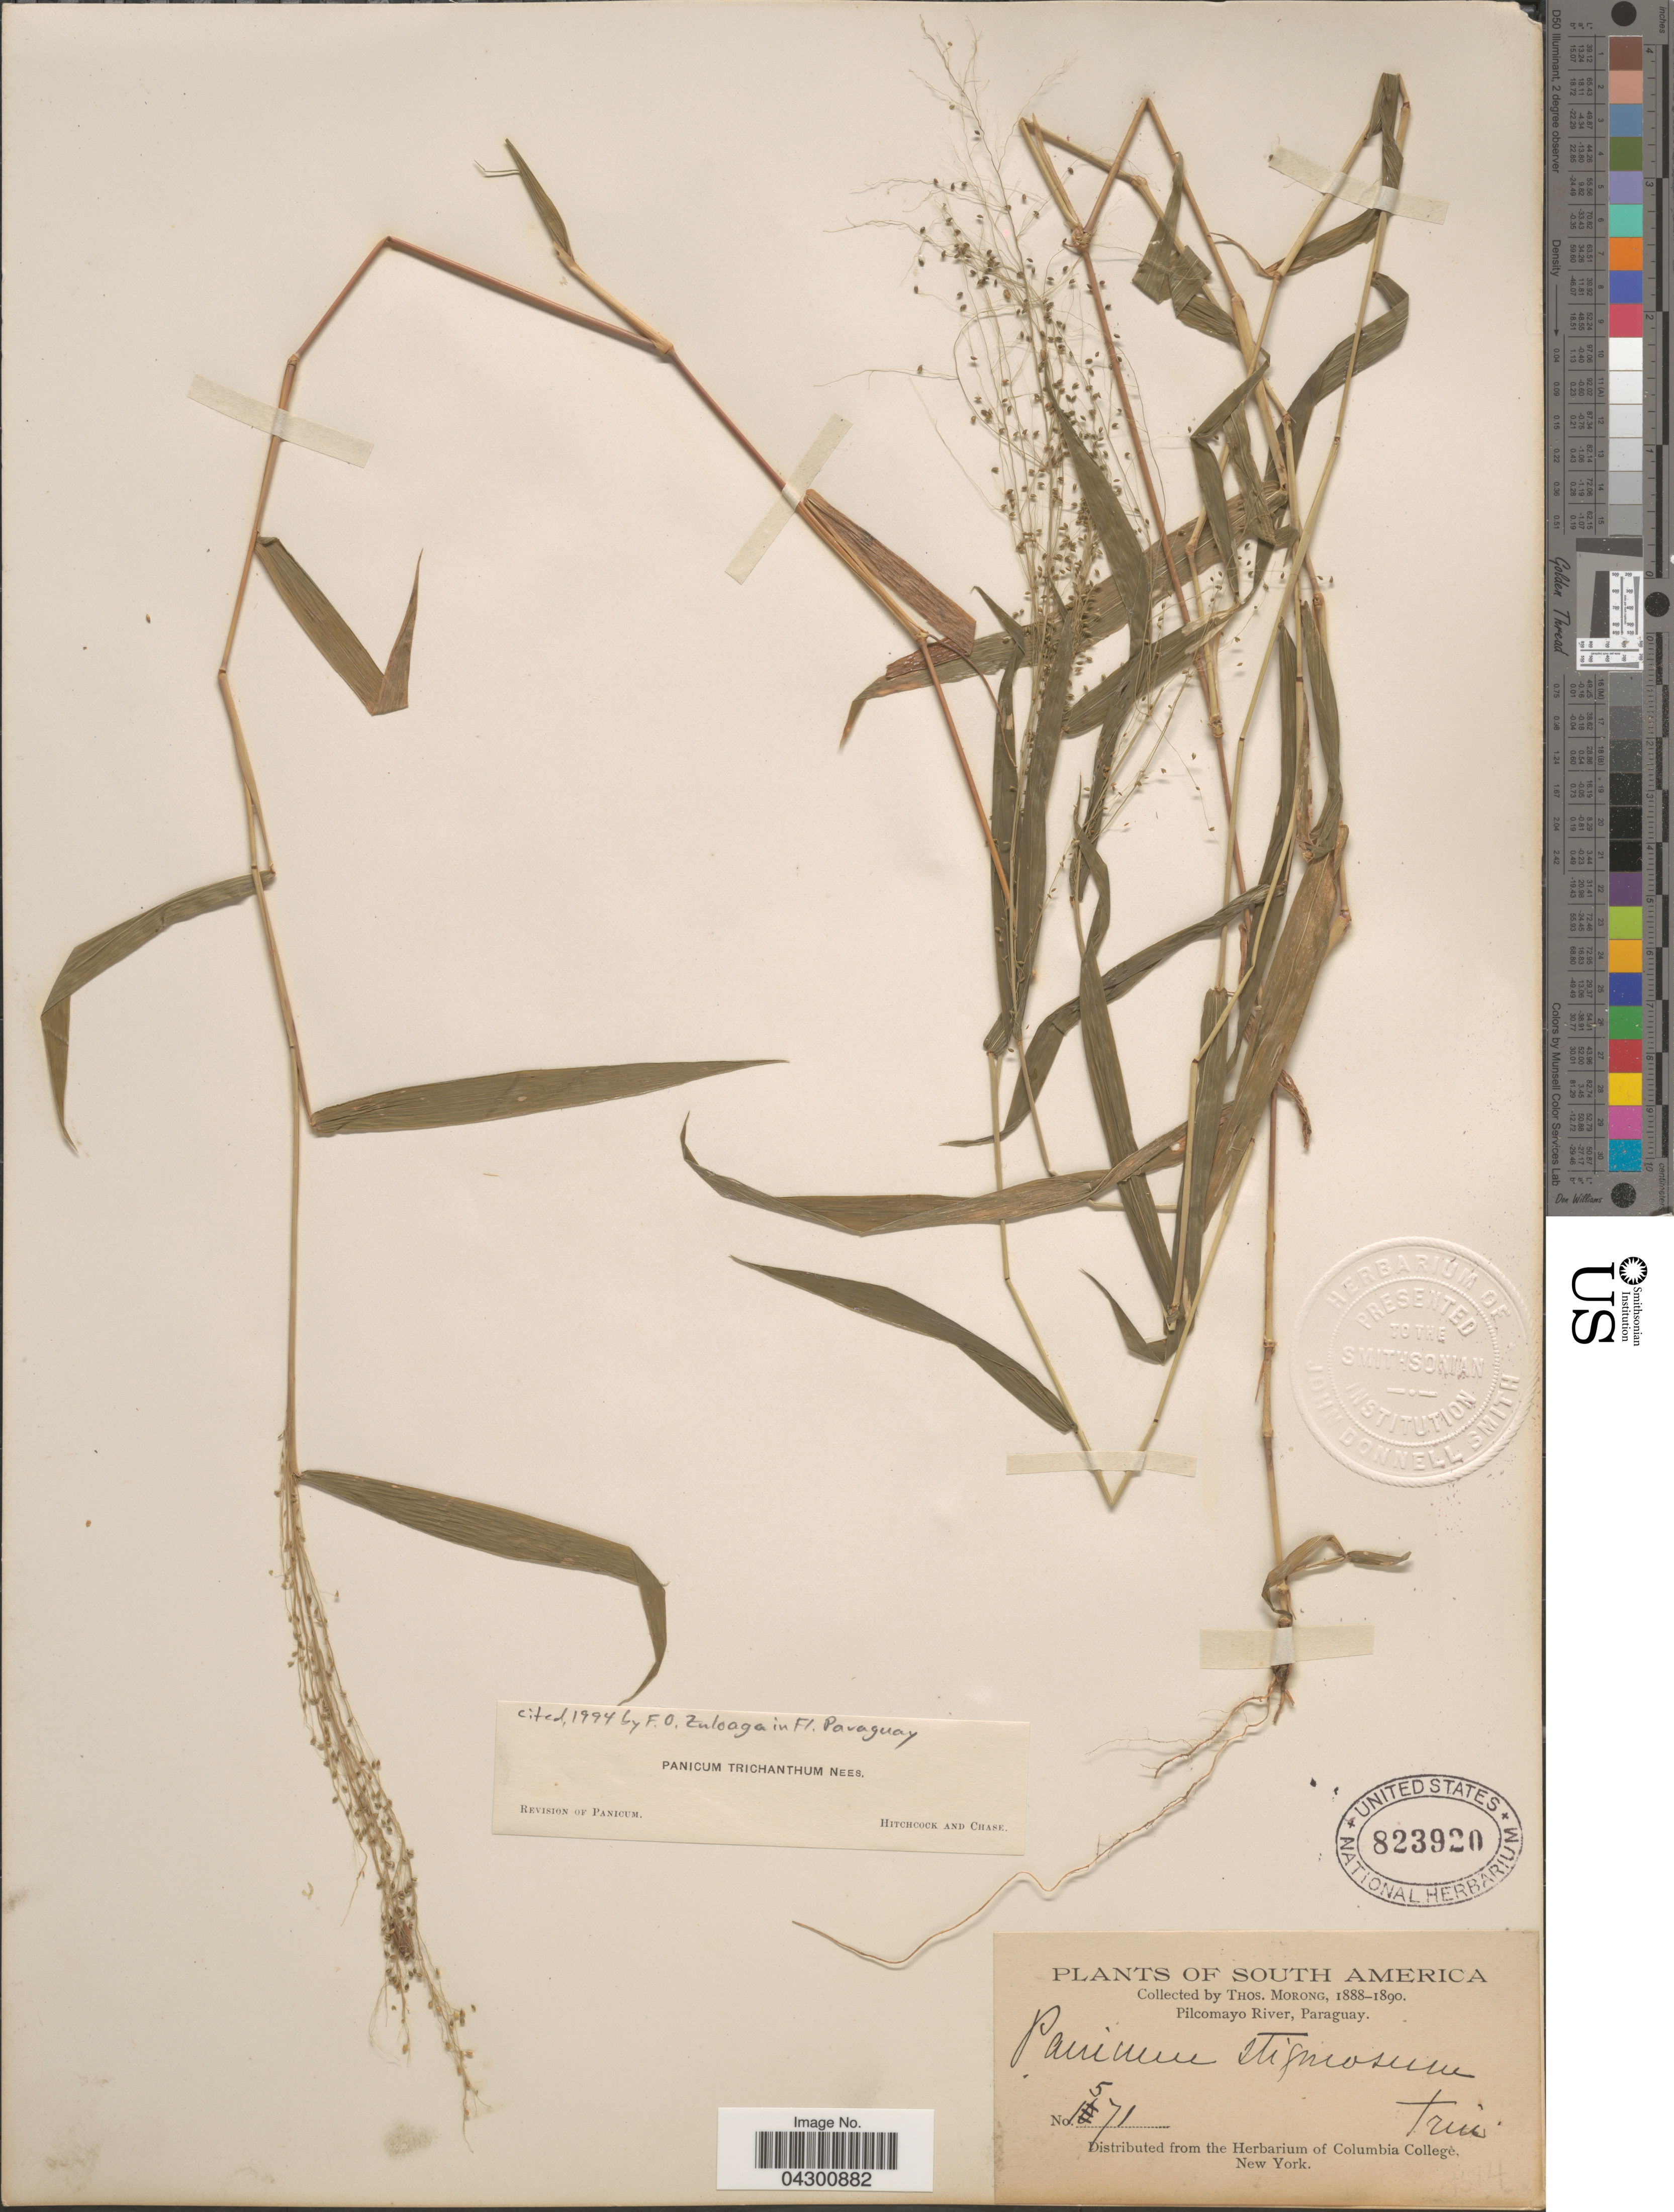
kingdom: Plantae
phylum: Tracheophyta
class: Liliopsida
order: Poales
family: Poaceae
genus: Panicum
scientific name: Panicum trichanthum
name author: Nees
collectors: ex herb. T. Morong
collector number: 1571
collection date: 1888/1890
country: Paraguay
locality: Pilcomayo River.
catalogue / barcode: US 823920